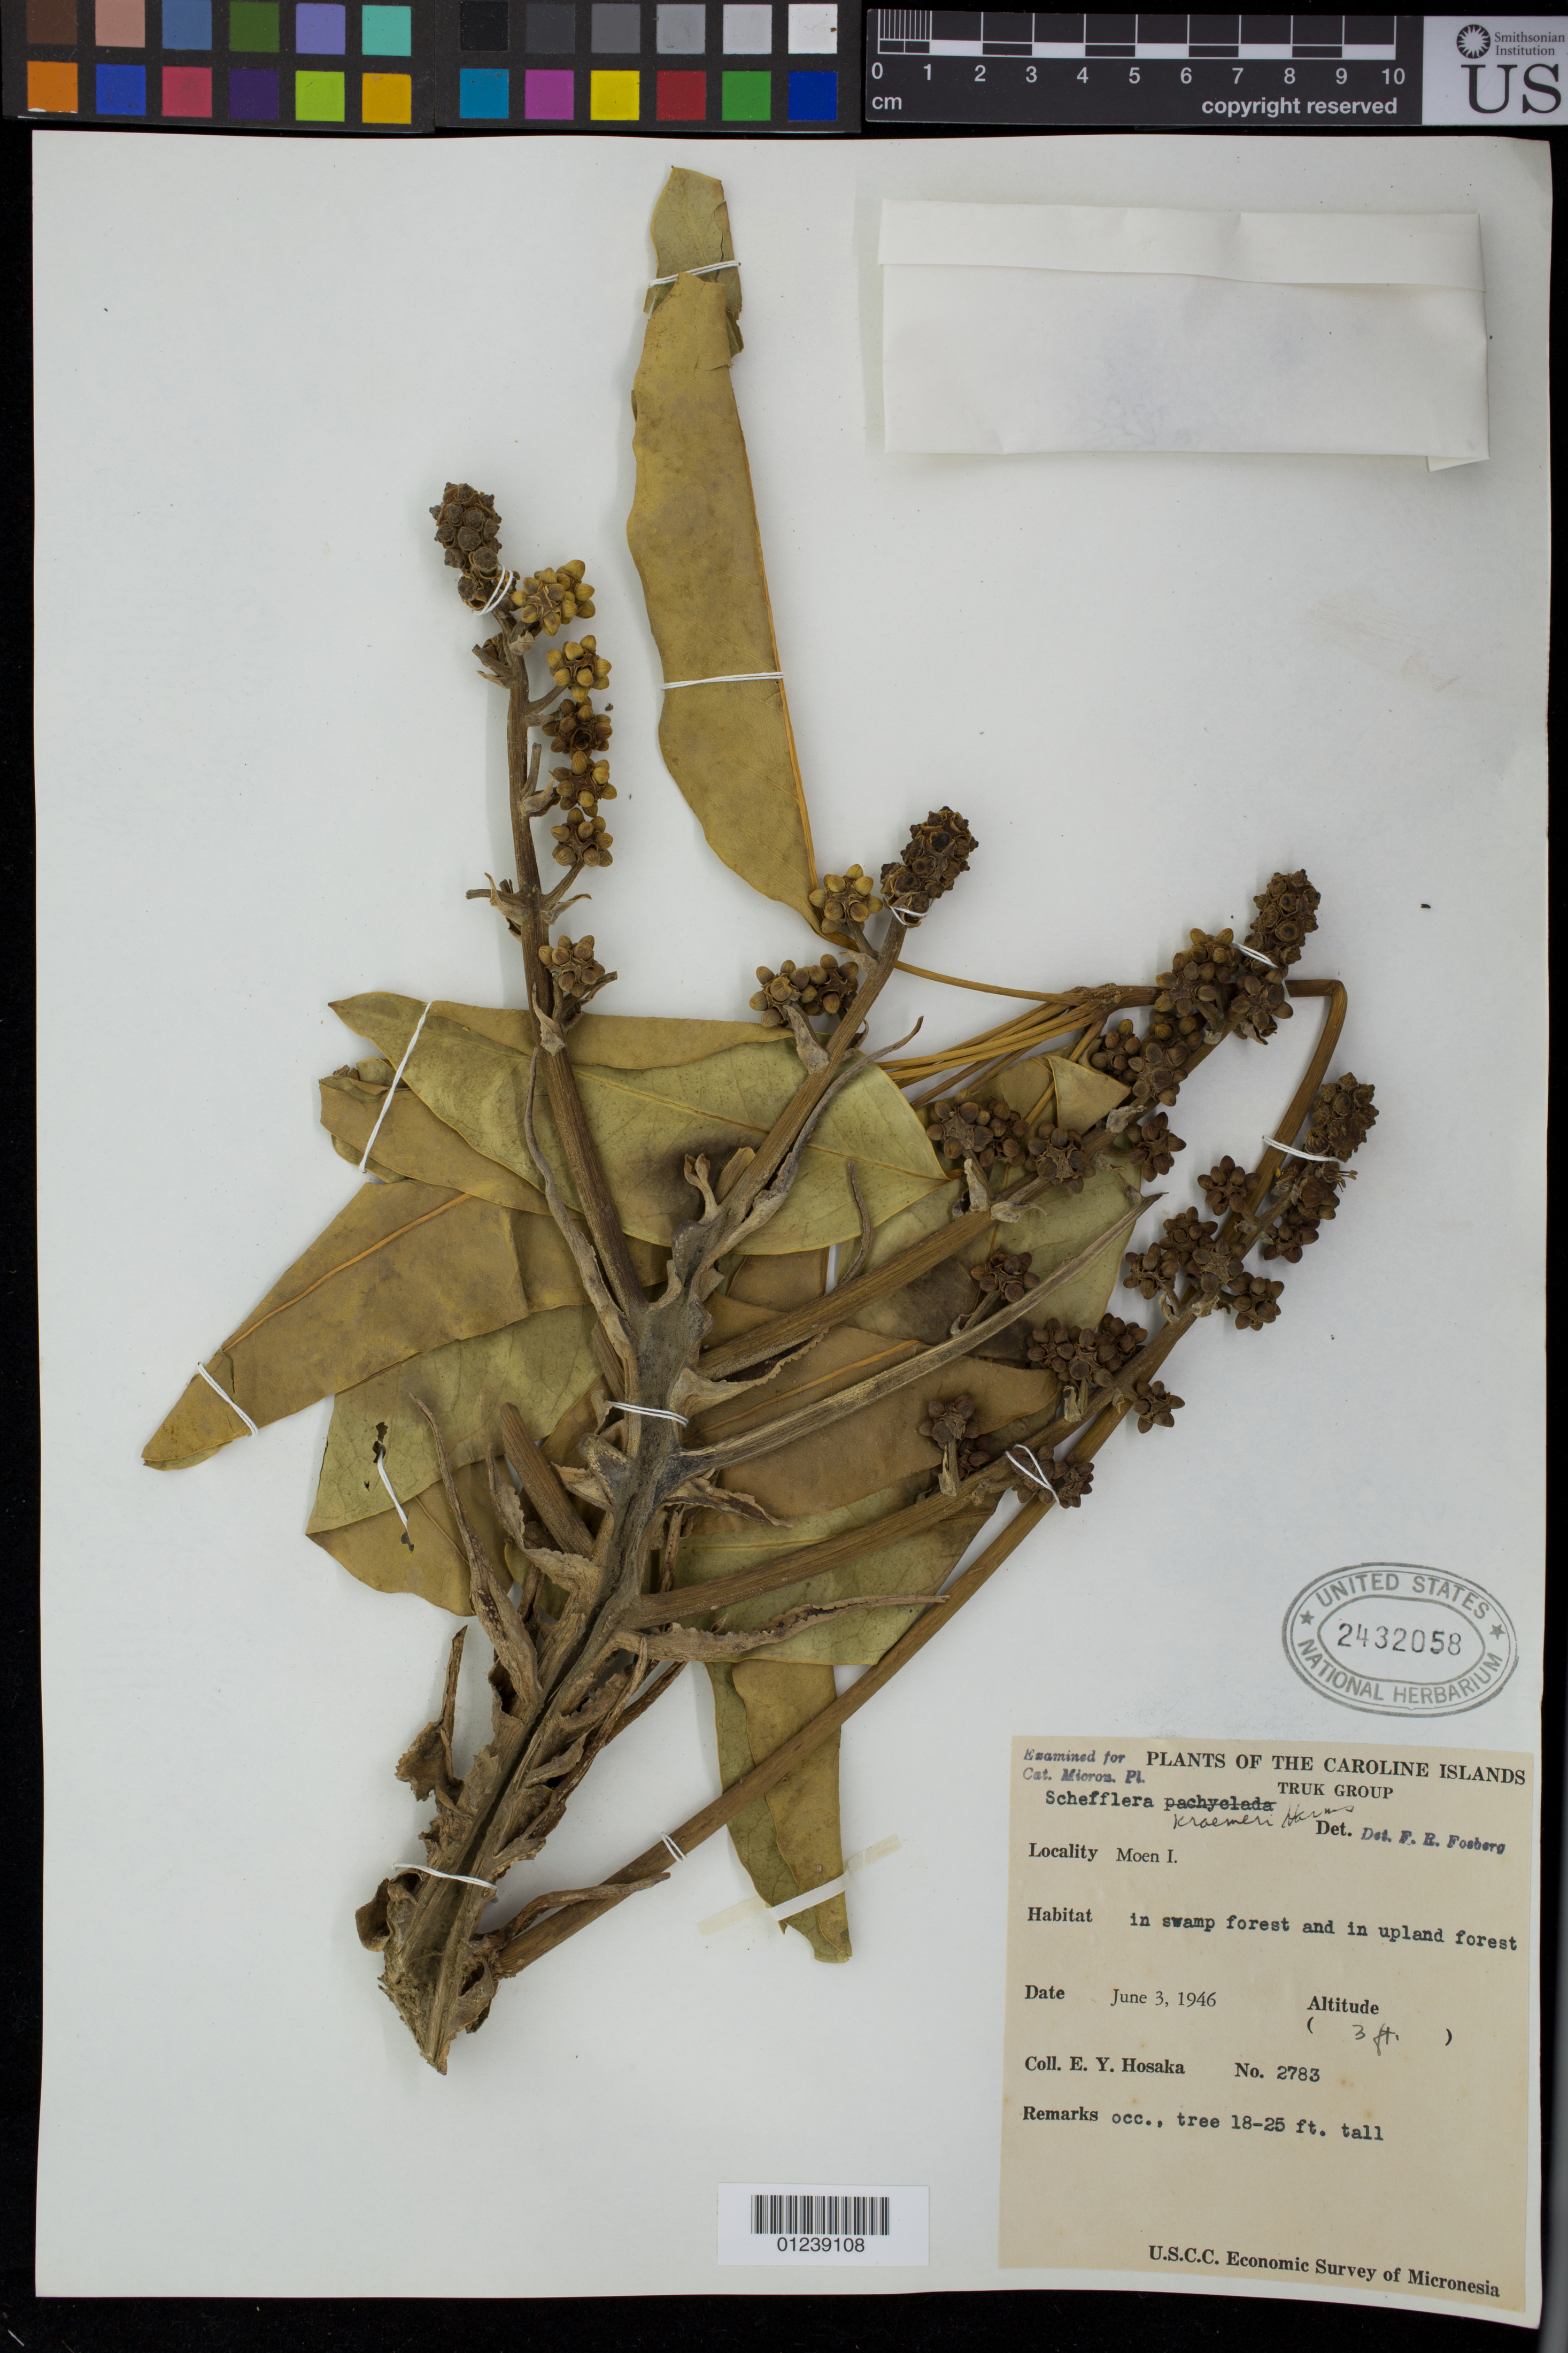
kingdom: Plantae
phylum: Tracheophyta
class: Magnoliopsida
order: Apiales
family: Araliaceae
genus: Heptapleurum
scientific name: Heptapleurum kraemeri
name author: (Harms) Lowry & G. M. Plunkett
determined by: Wagner, W. L., (BOT), Smithsonian Institution - National Museum of Natural History (UNITED STATES)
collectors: E. Y. Hosaka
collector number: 2783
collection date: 1946-06-03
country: Micronesia, Federated States of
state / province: Truk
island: Moen [Wono]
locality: Moen I.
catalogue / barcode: US 2432058